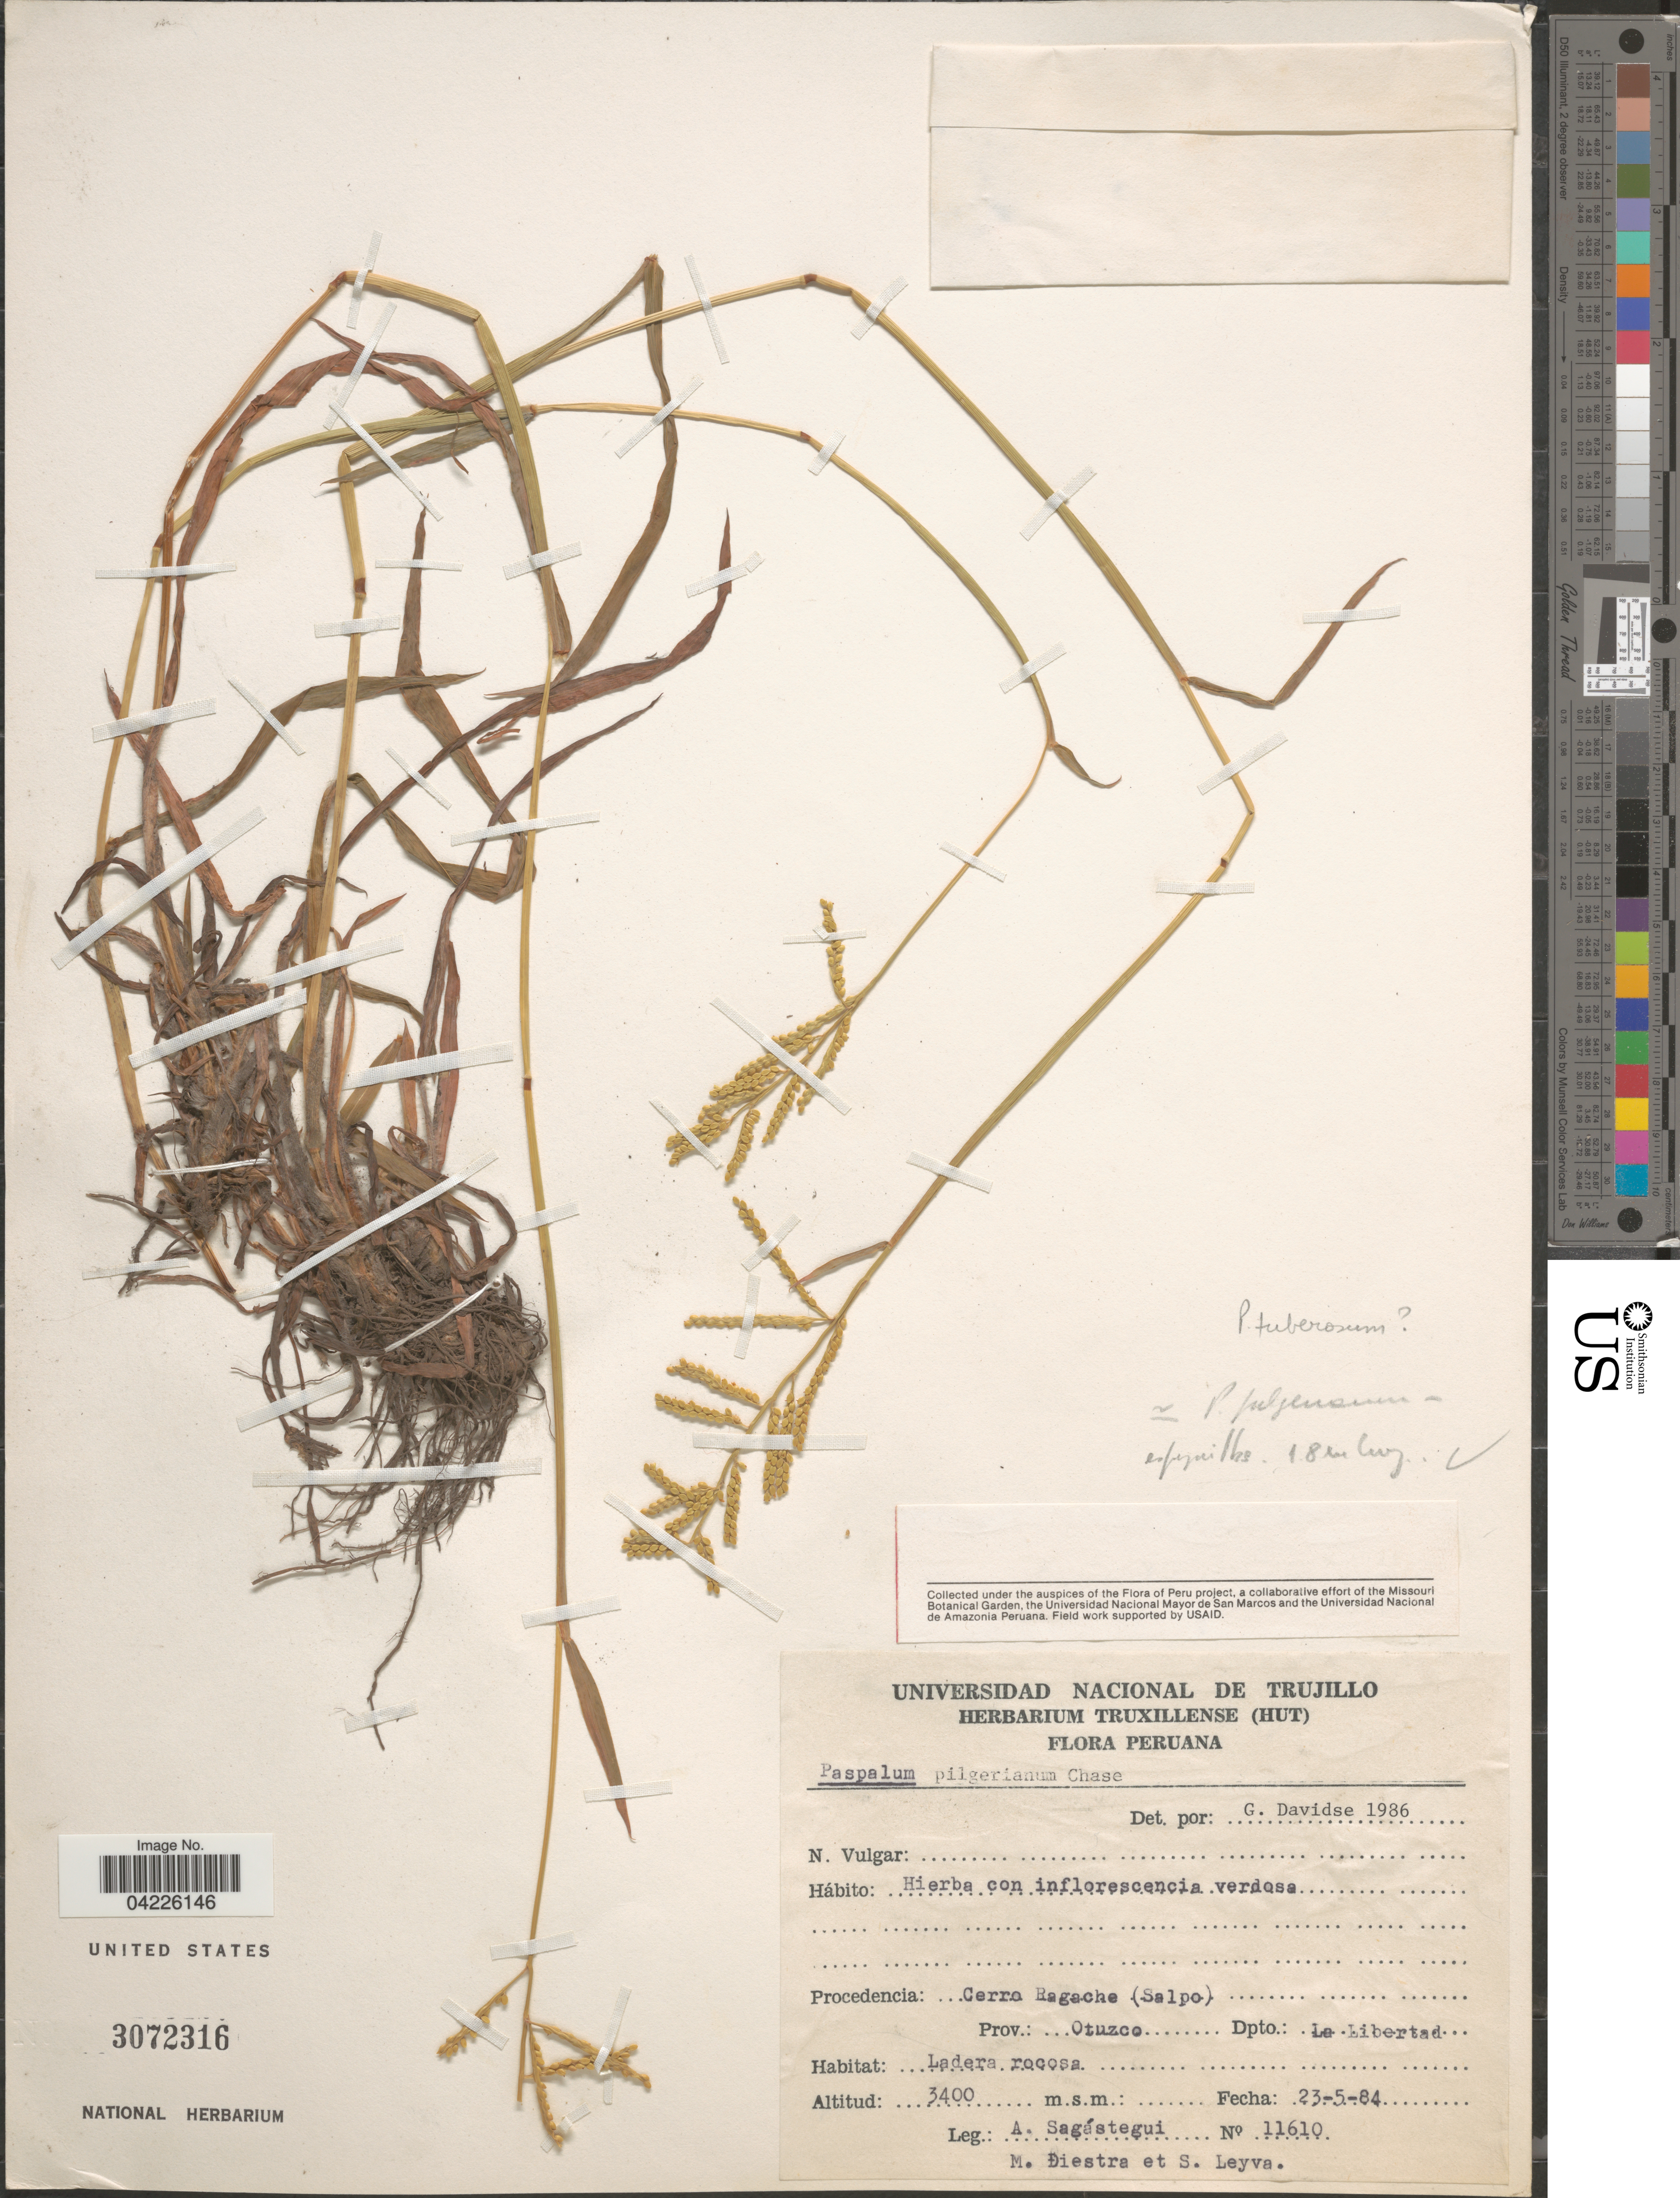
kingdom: Plantae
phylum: Tracheophyta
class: Liliopsida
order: Poales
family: Poaceae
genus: Paspalum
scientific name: Paspalum tuberosum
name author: Mez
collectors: A. Sagástequi, M. Diestra & S. Leyva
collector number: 11610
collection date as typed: Transcribed d/m/y: 23/5/84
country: Peru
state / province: La Libertad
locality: Procedencia: Cerro Ragache (Salpo). Prov.: Otuzco. Dpto.: La Libertad.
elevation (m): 3400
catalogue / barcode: US 3072316